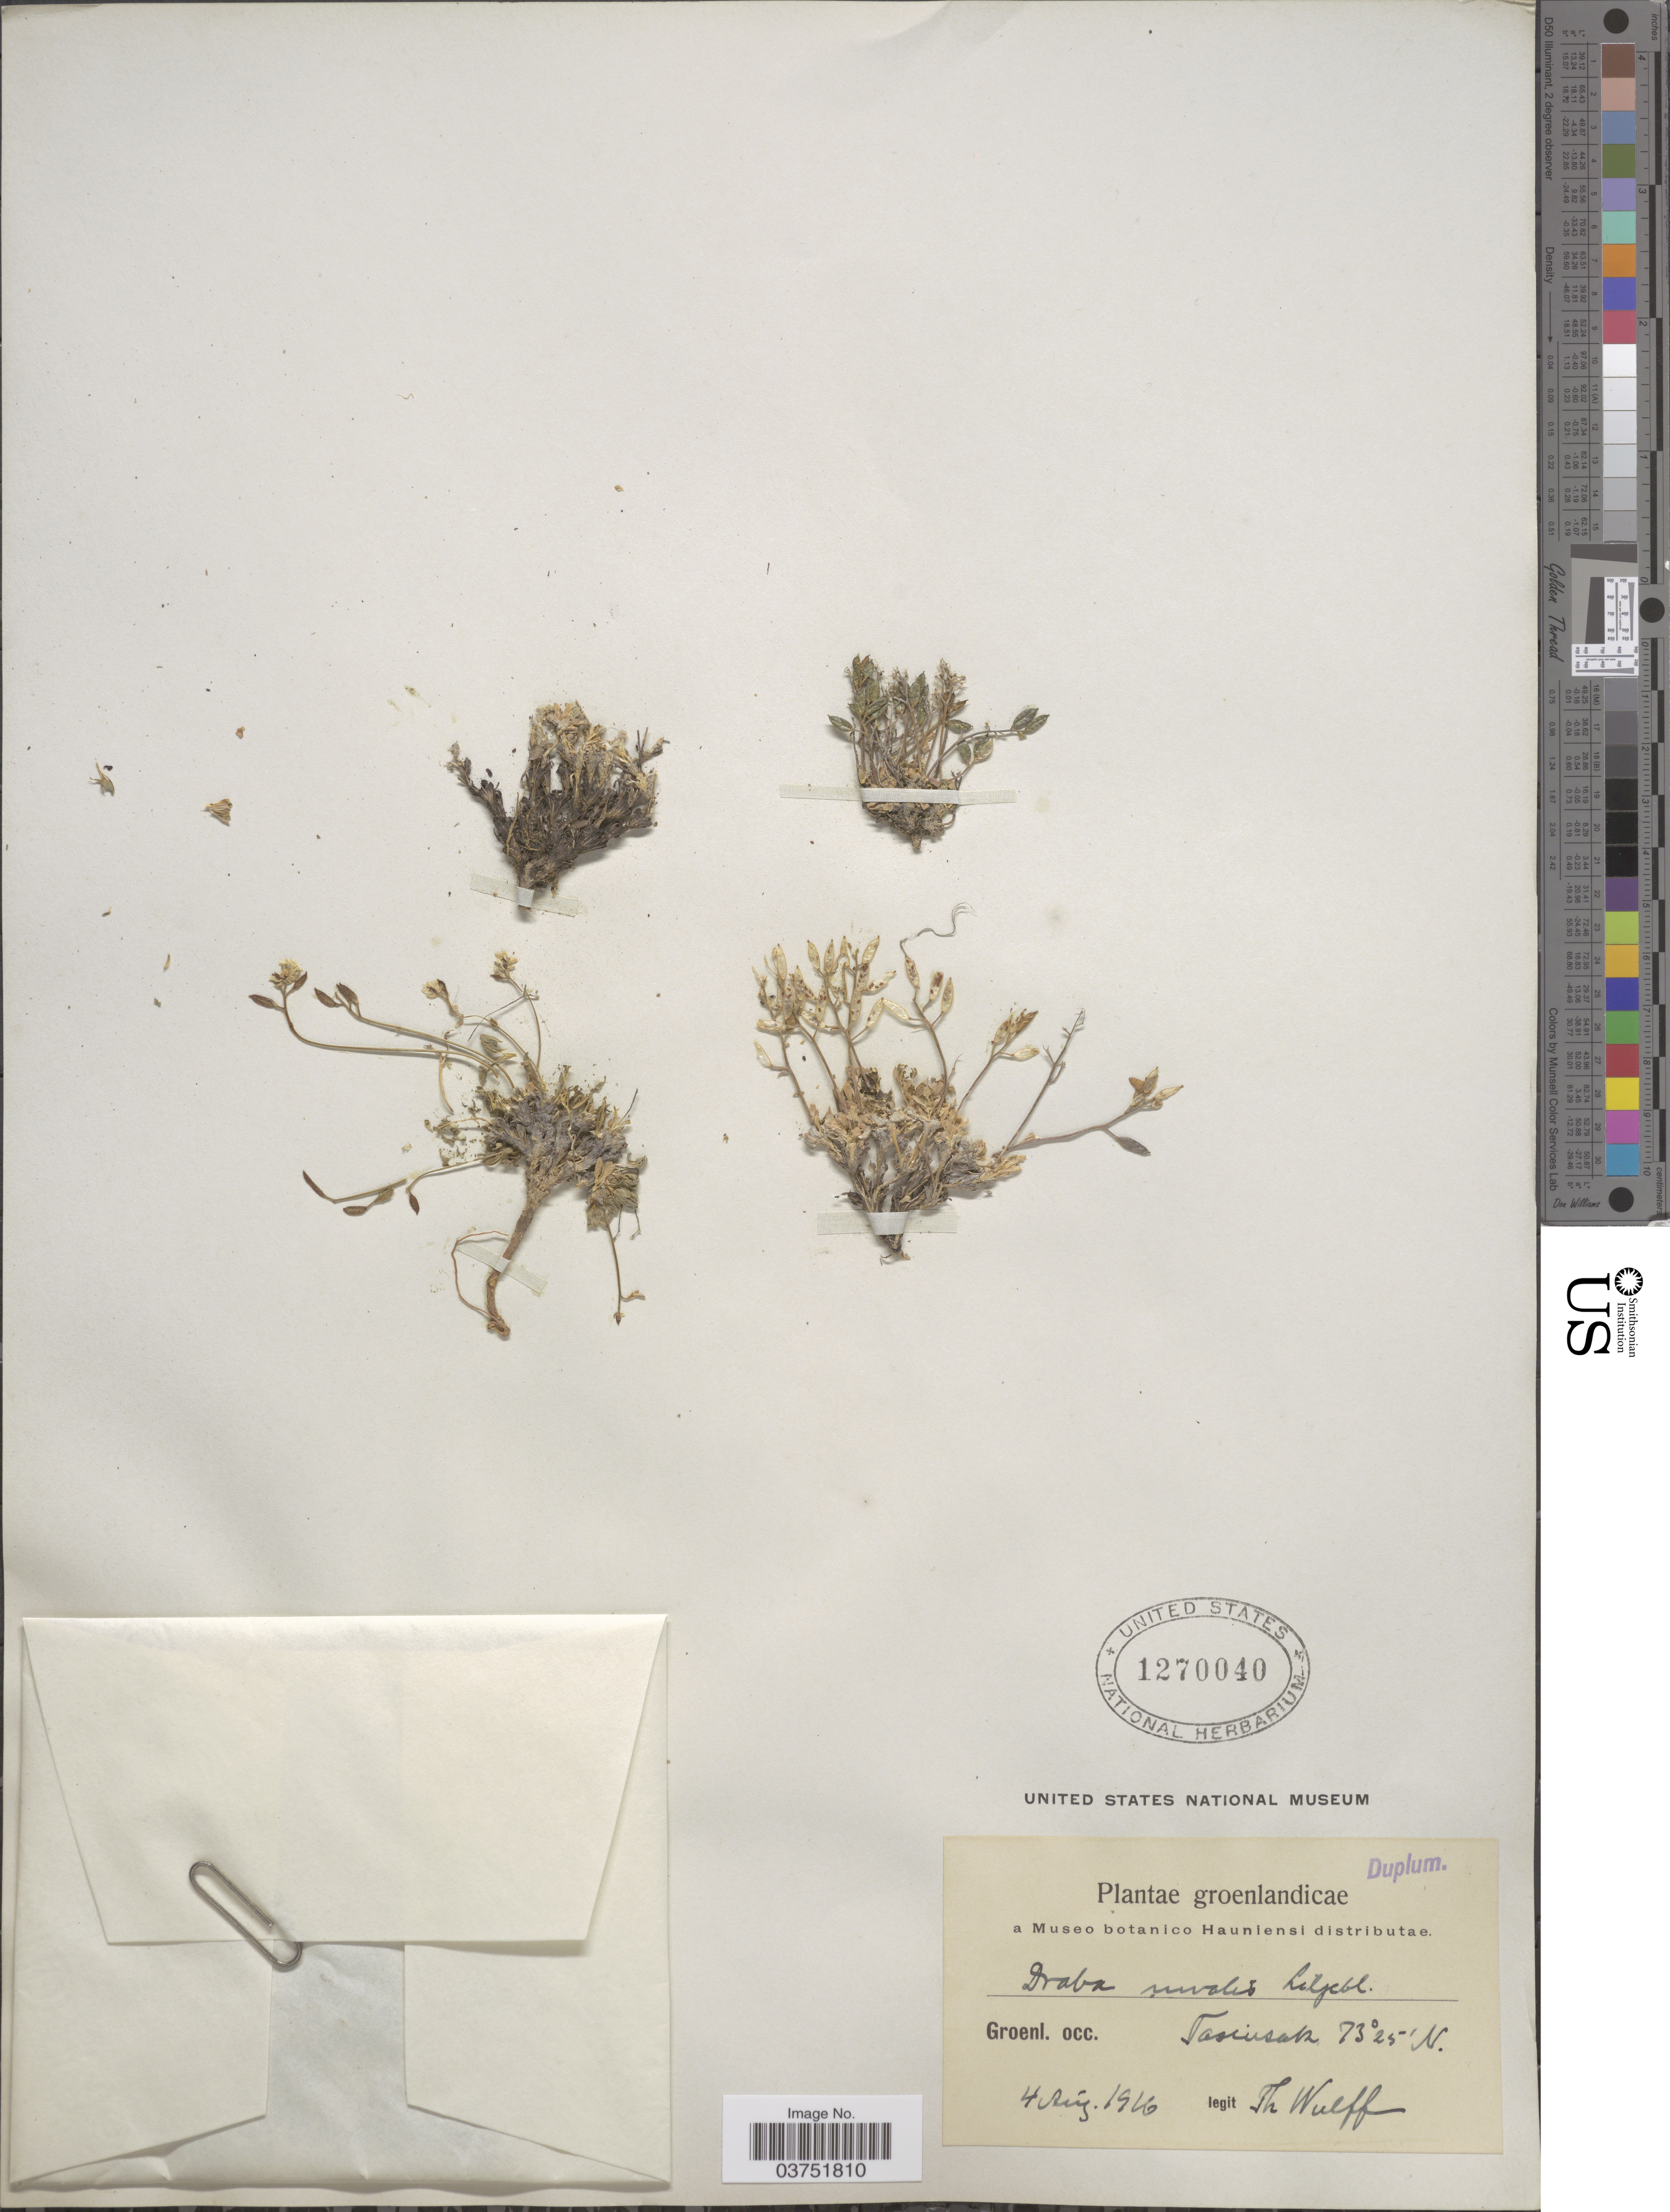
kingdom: Plantae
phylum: Tracheophyta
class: Magnoliopsida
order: Brassicales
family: Brassicaceae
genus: Draba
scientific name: Draba nivalis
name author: Lilj.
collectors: T. Wulff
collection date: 1916-08-04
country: Greenland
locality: Groenl. occ.: Tasiusak.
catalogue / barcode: US 1270040